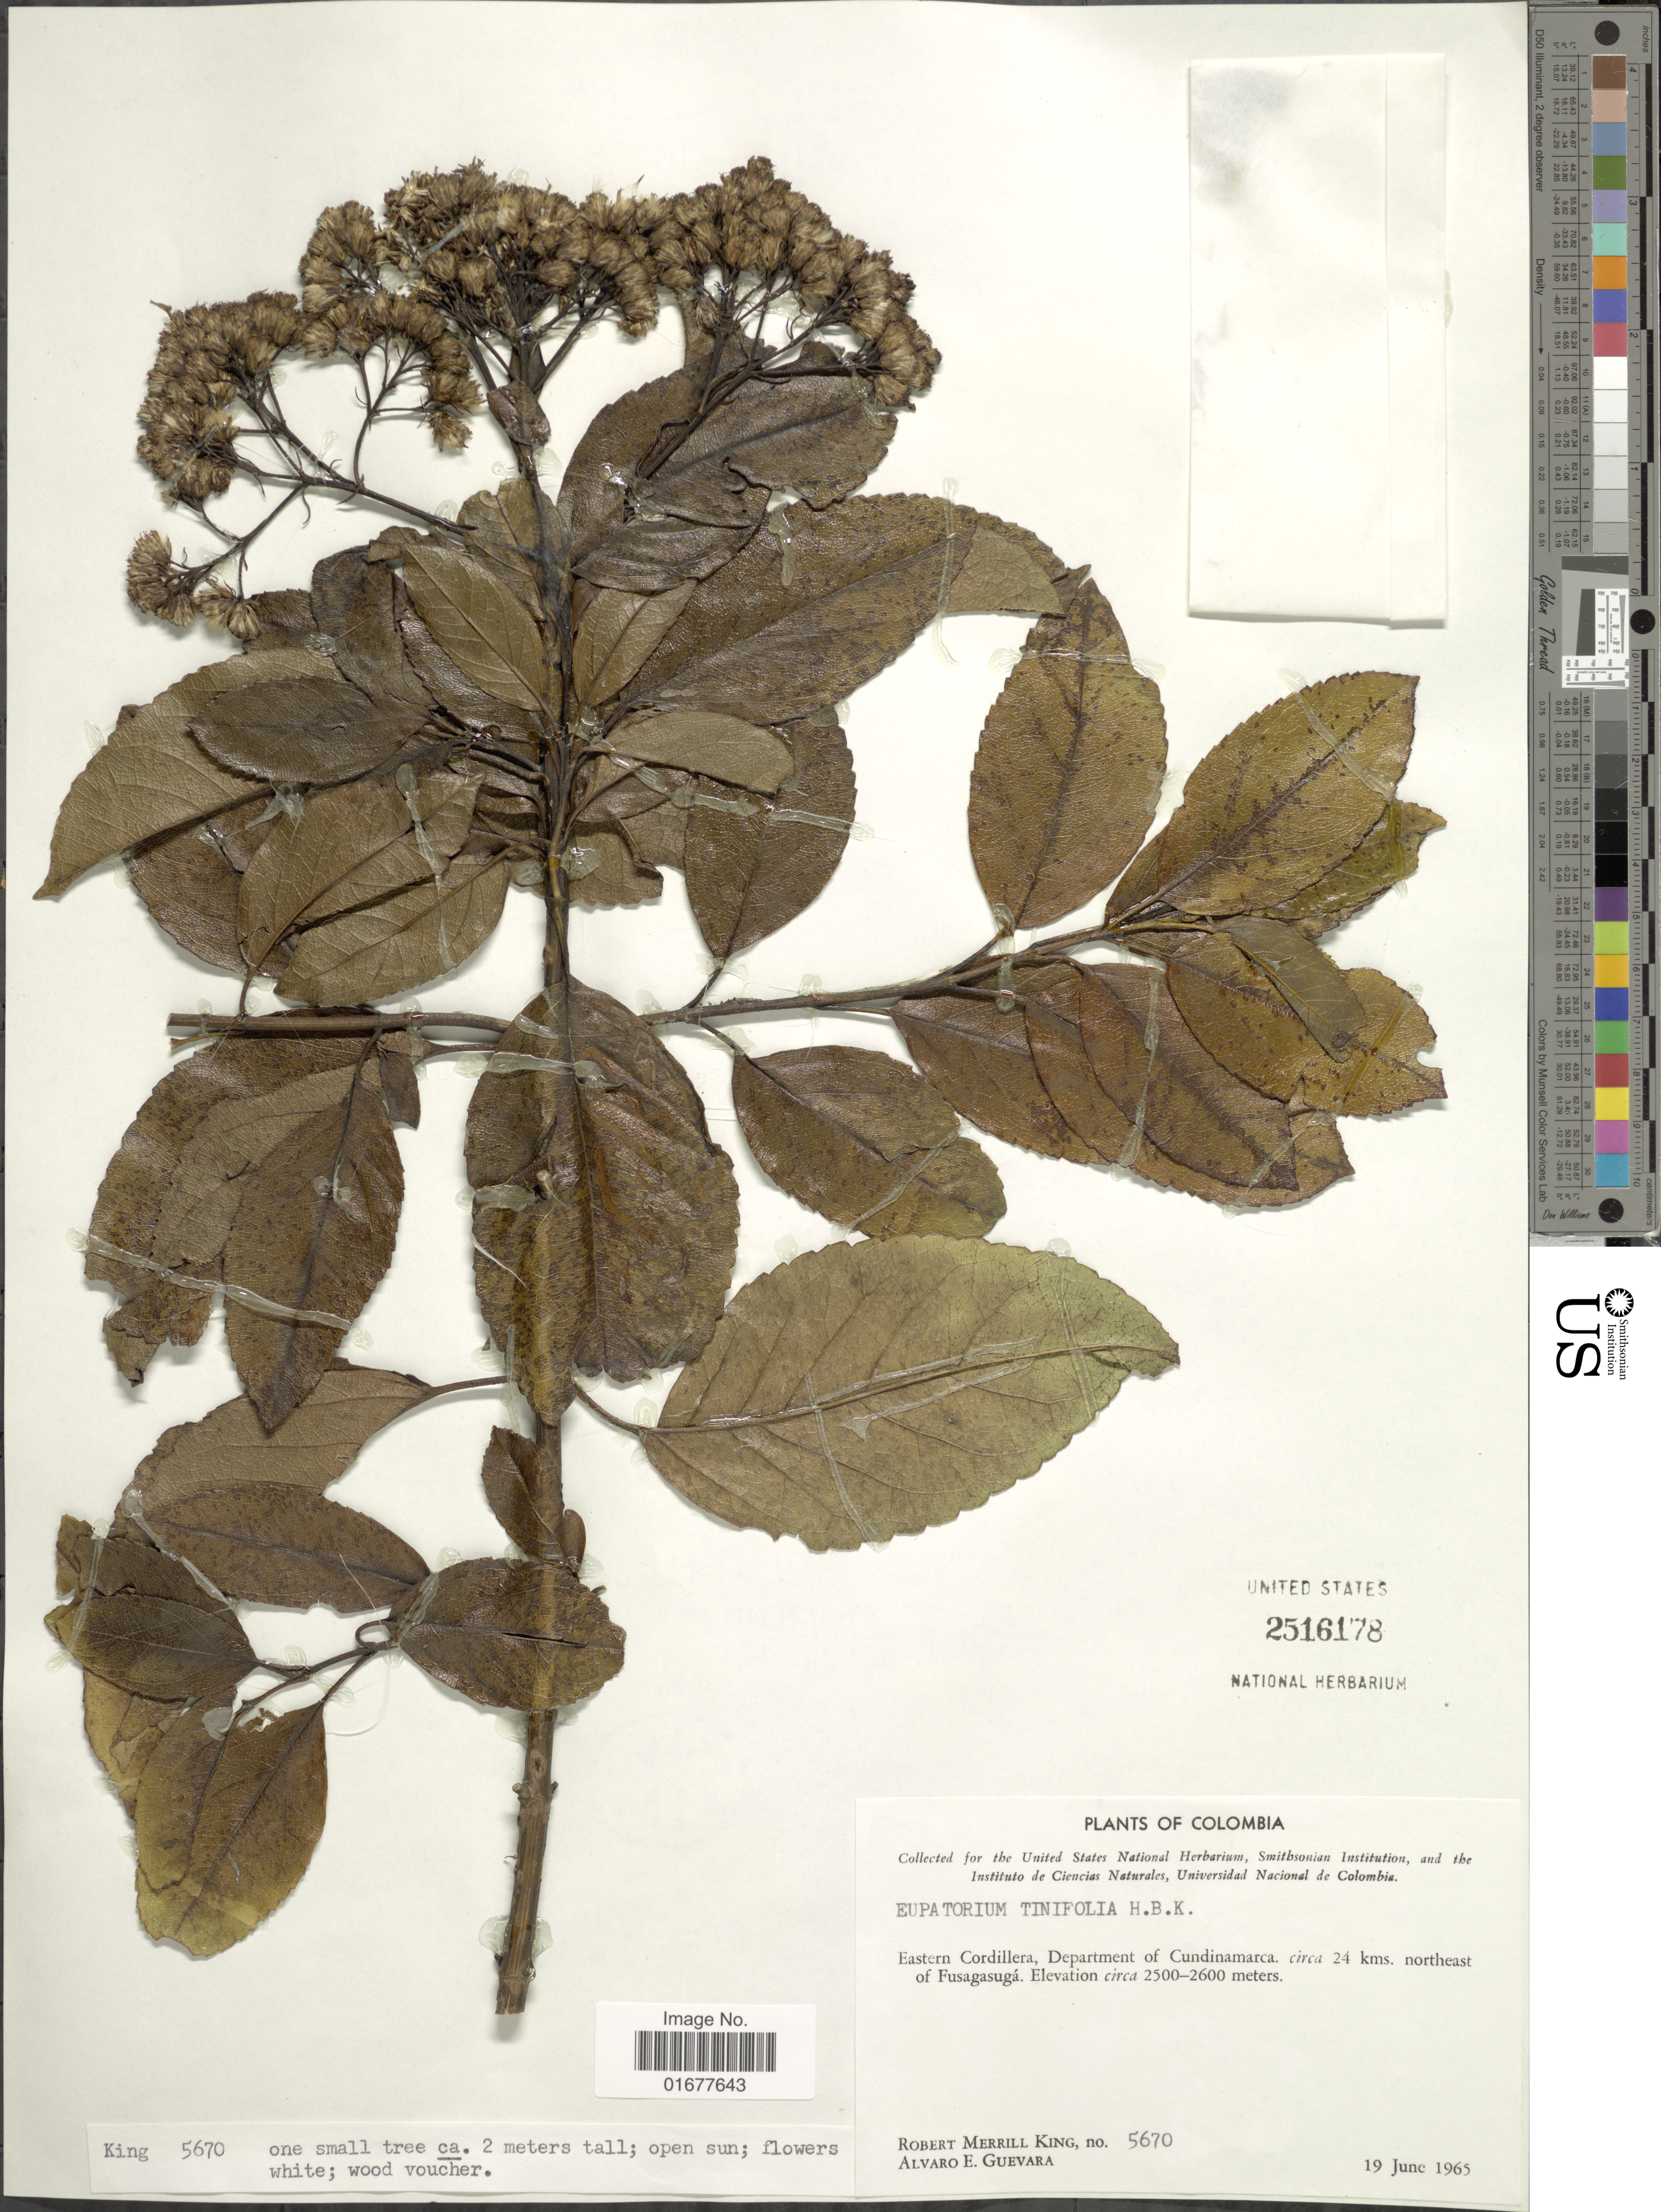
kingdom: Plantae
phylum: Tracheophyta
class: Magnoliopsida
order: Asterales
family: Asteraceae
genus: Ageratina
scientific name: Ageratina tinifolia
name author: (Kunth) R.M. King & H. Rob.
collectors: R. M. King & A. E. Guevara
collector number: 5670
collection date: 1965-06-19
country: Colombia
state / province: Cundinamarca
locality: Eastern Cordillera, Department of Cundinamarca, circa 24 kms. northeast of Fugasuga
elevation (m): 2500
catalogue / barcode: US 2516178